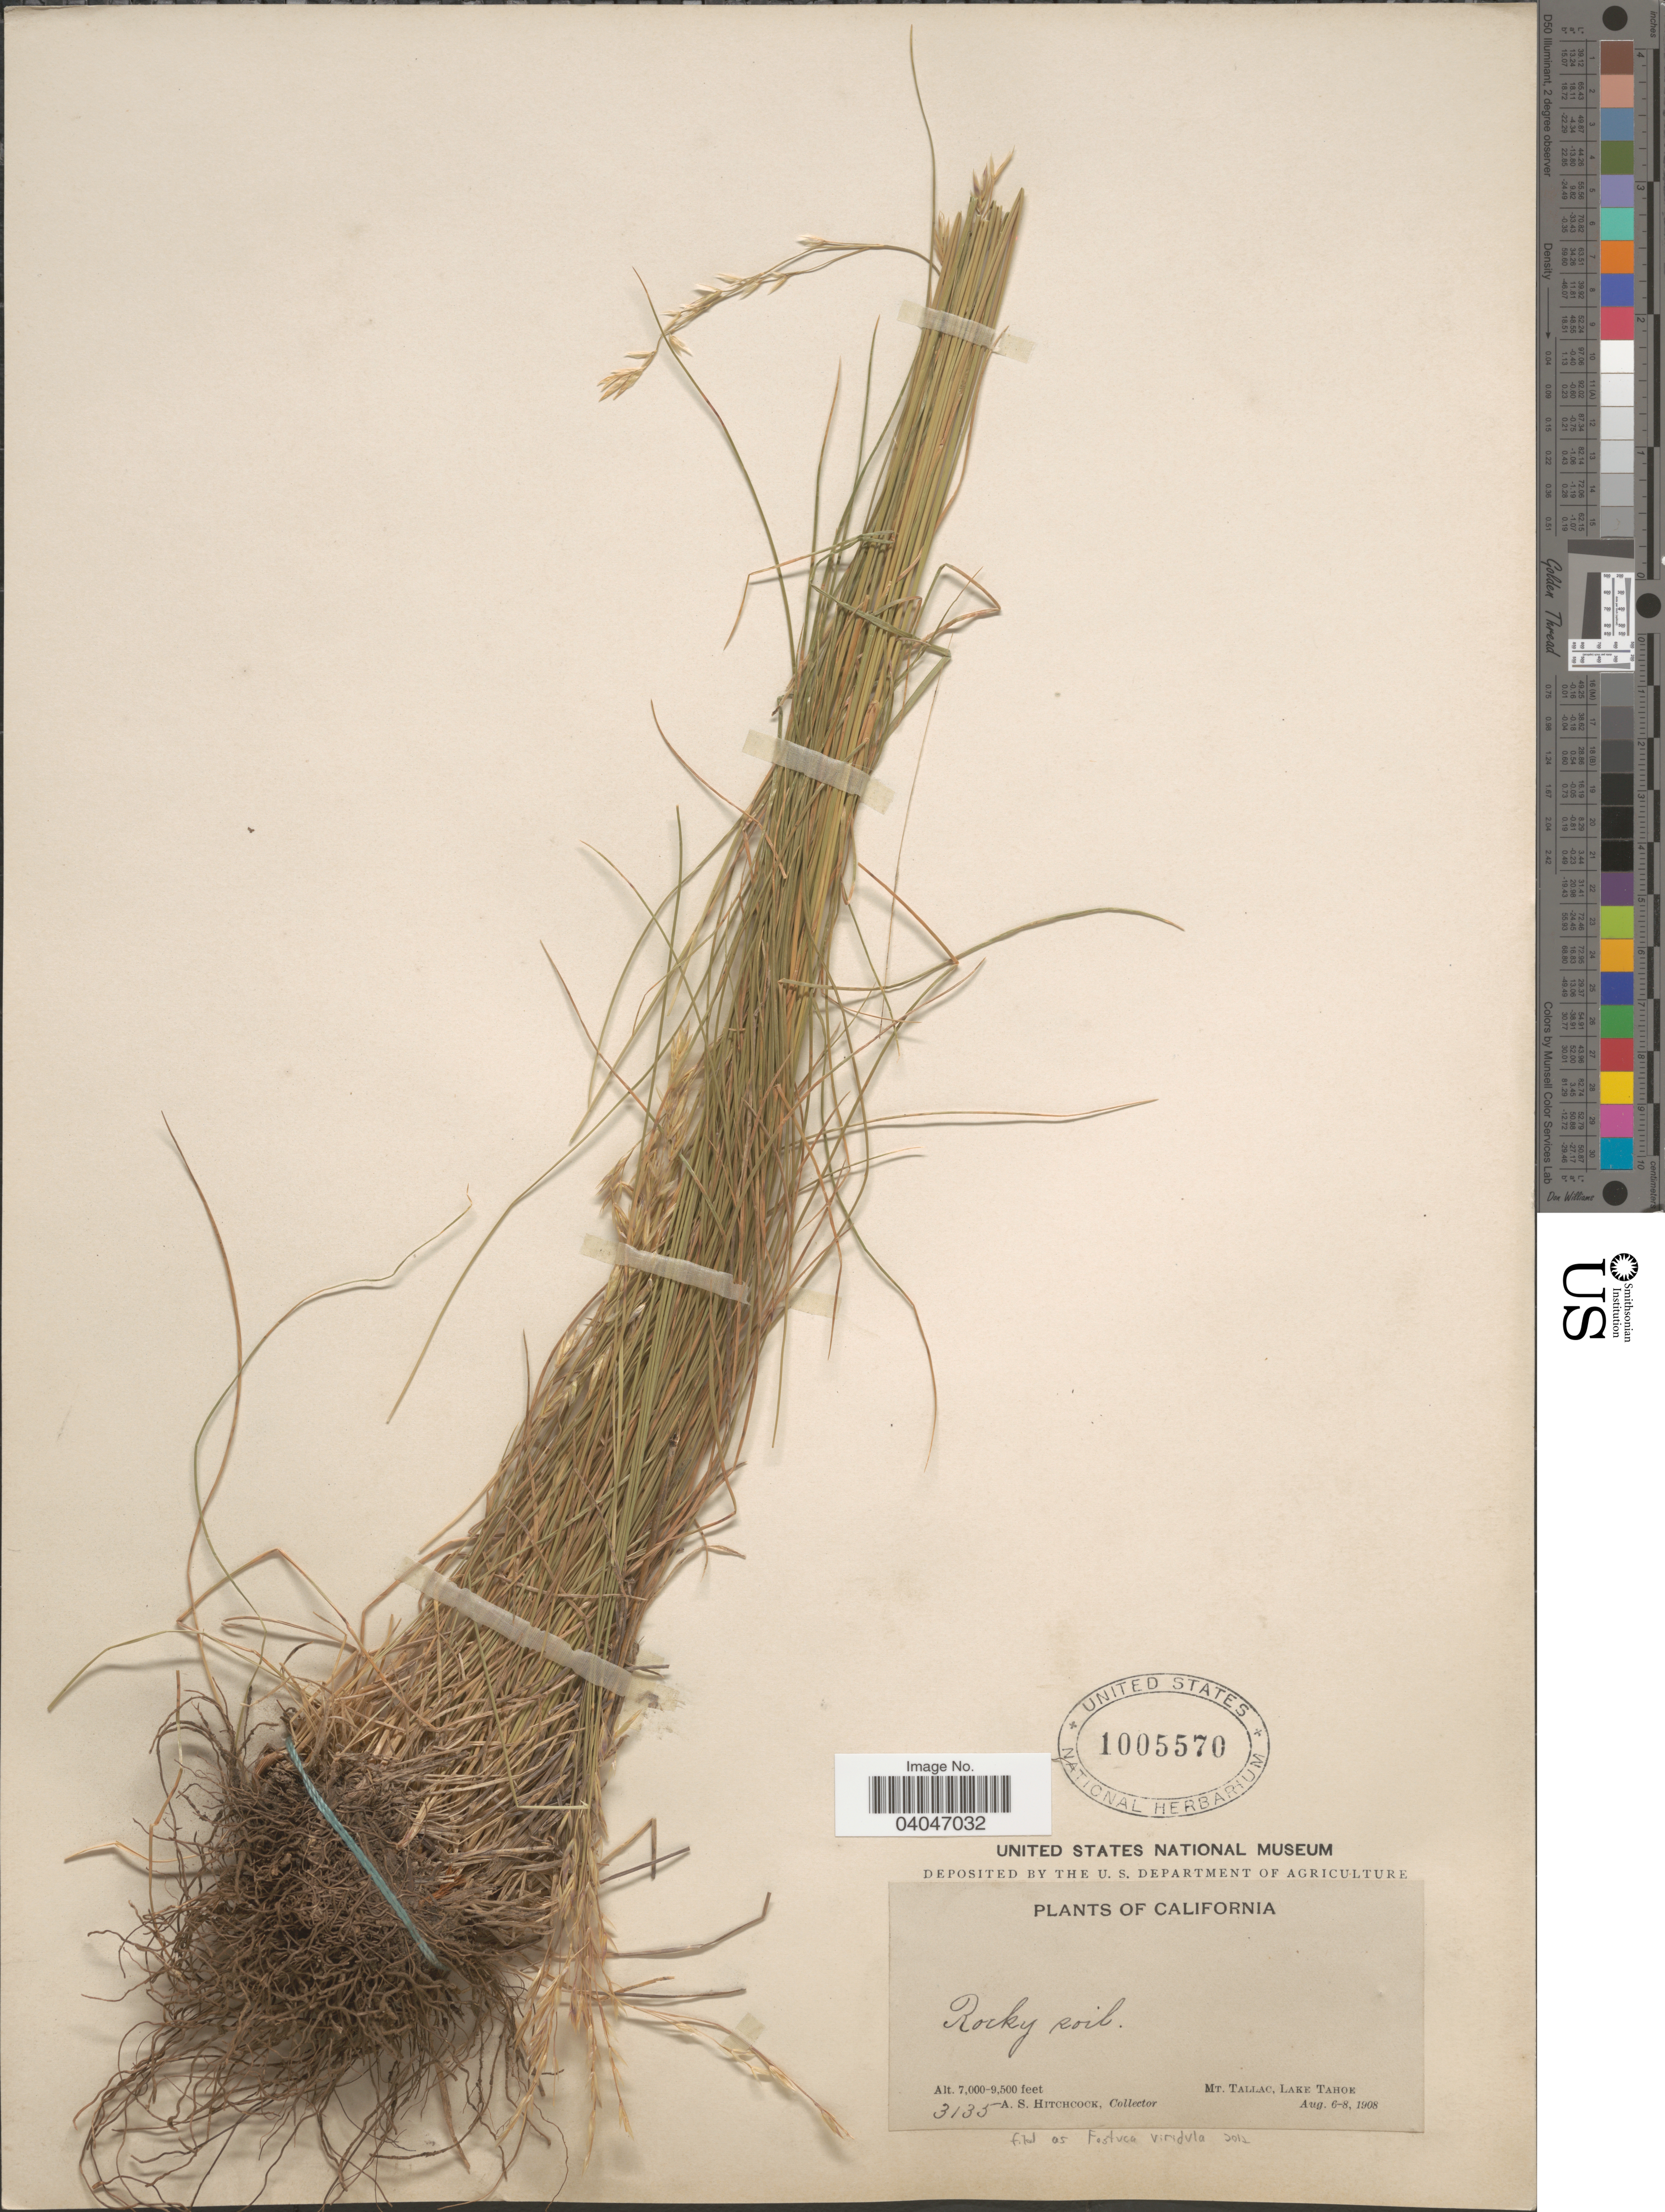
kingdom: Plantae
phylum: Tracheophyta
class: Liliopsida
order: Poales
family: Poaceae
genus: Festuca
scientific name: Festuca viridula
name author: Vasey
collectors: A. S. Hitchcock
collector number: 3135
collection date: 1908-08-06/1908-08-08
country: United States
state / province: California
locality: Mt. Tallac, Lake Tahoe.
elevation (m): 2134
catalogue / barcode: US 1005570